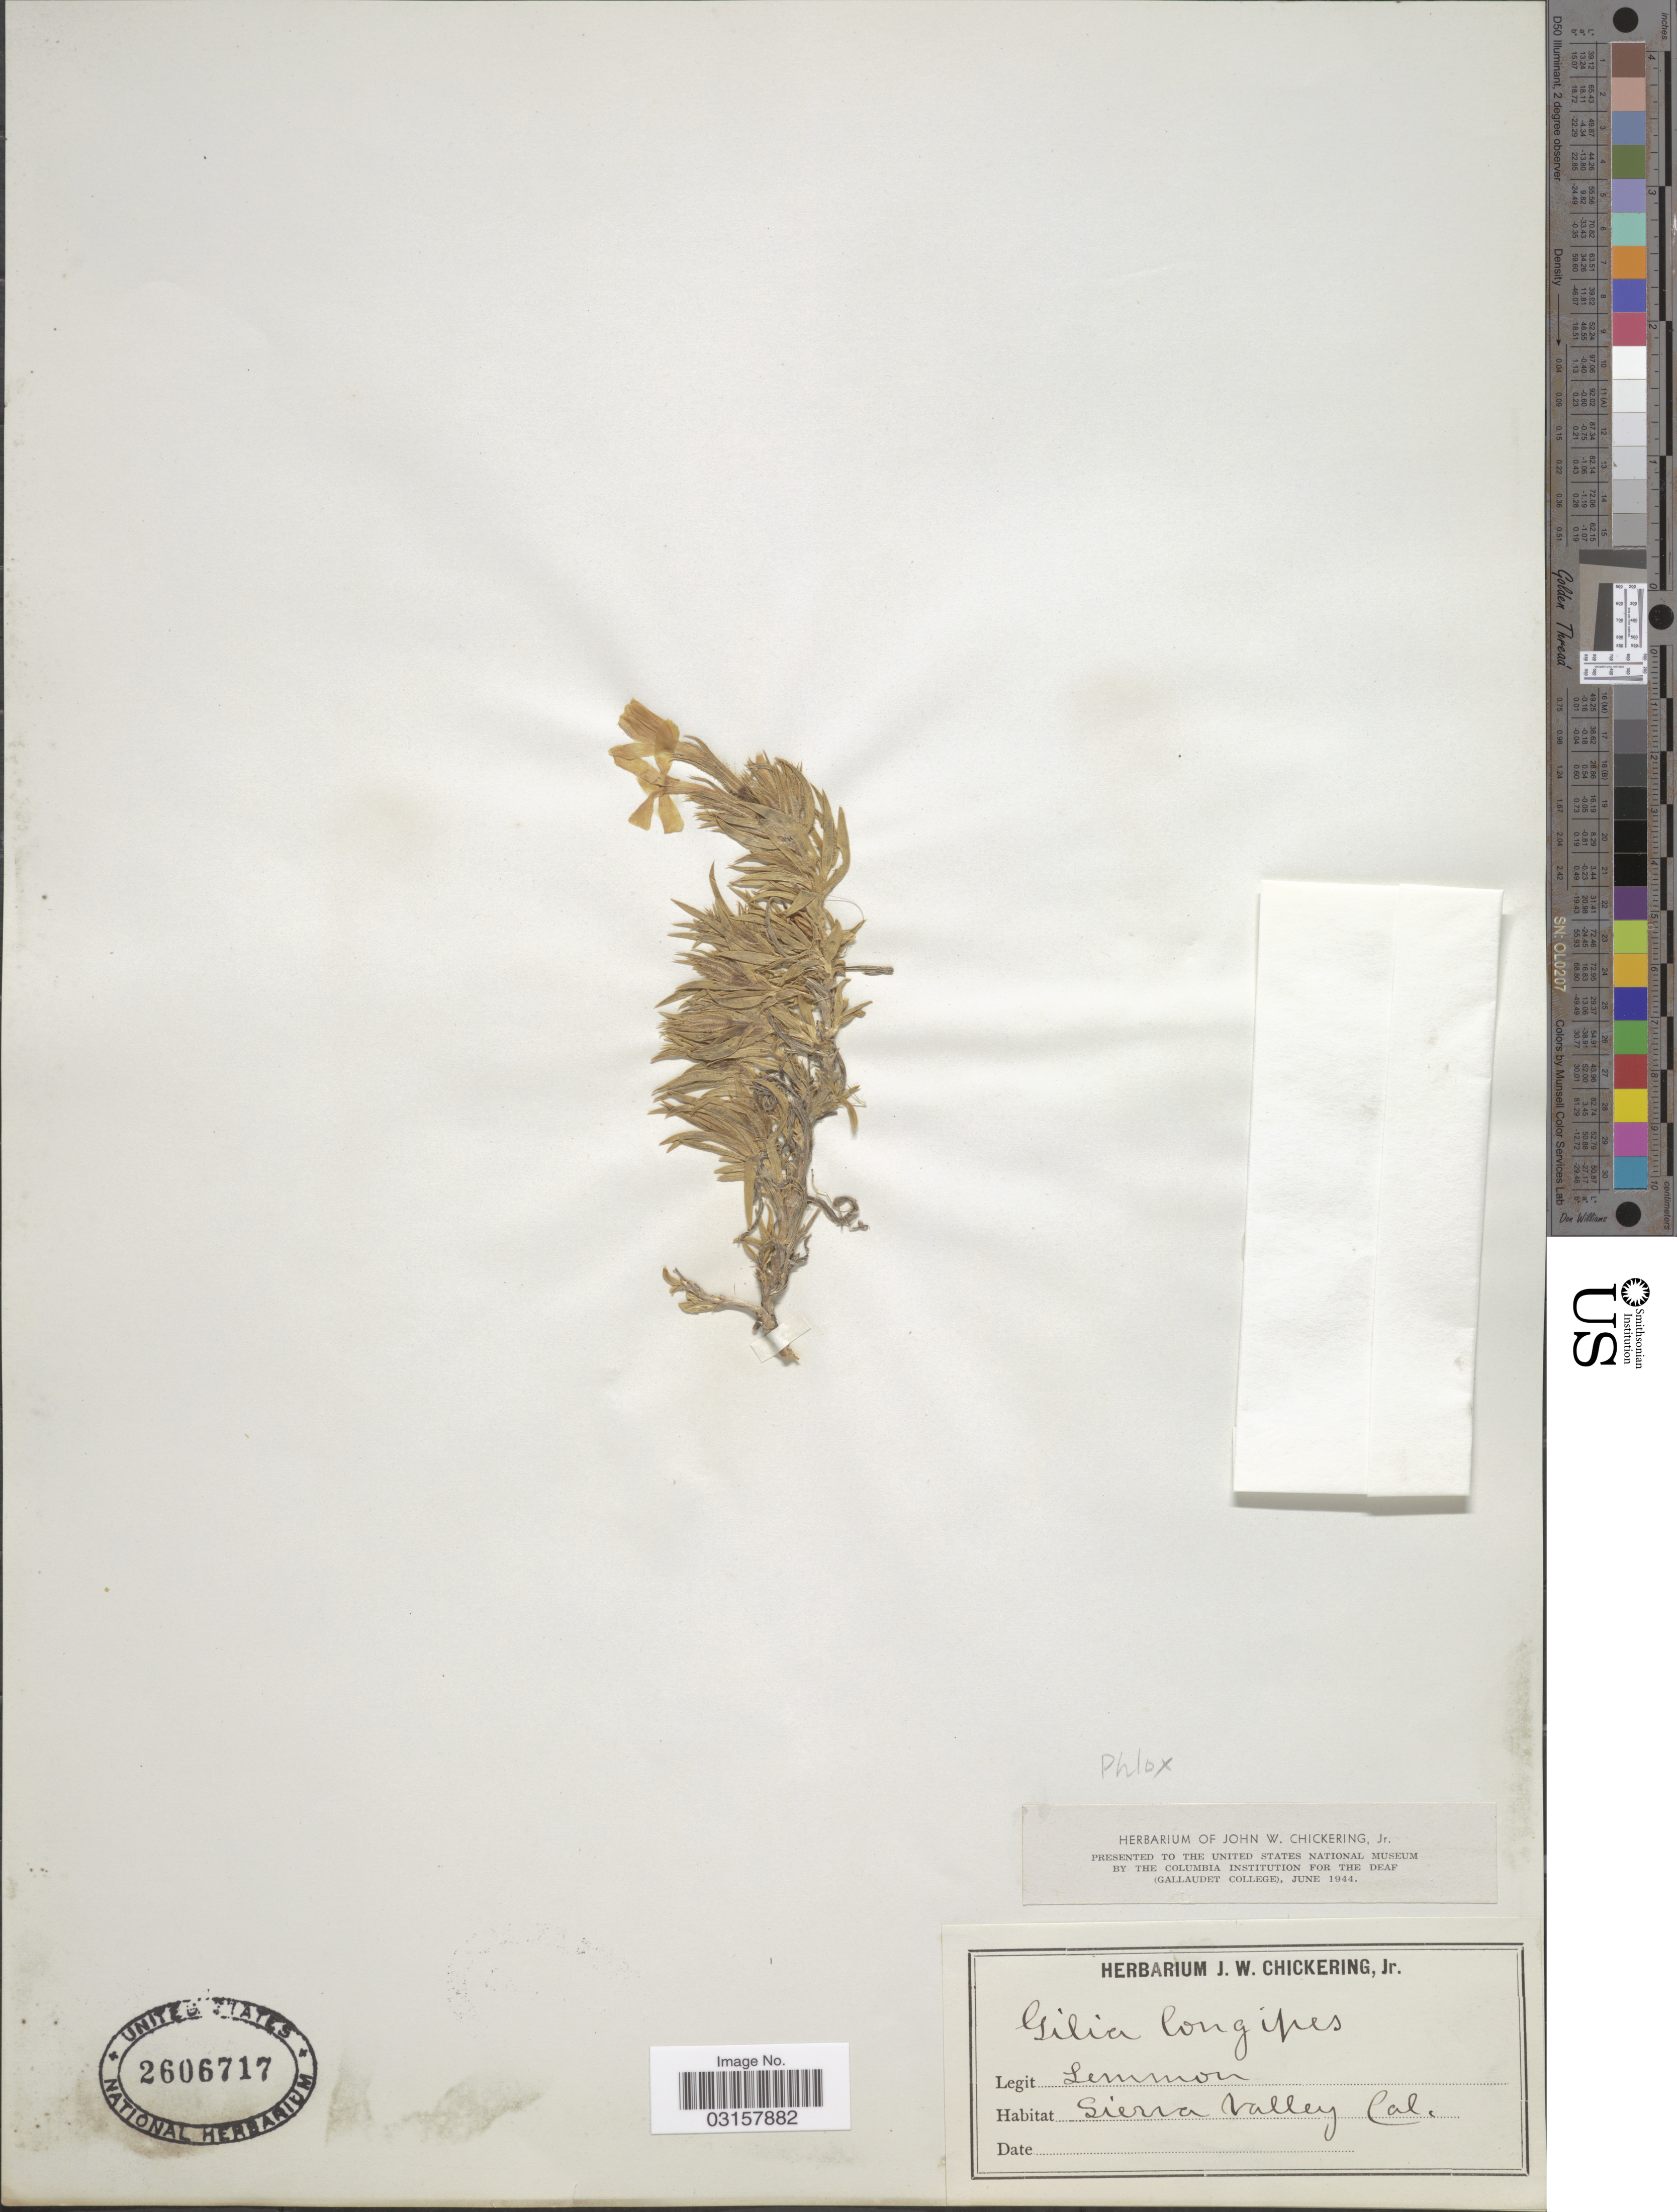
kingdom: Plantae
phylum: Tracheophyta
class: Magnoliopsida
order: Ericales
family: Polemoniaceae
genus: Phlox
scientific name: Phlox longifolia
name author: Nutt.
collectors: -- Lemmon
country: United States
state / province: California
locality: Sierra Valley.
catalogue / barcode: US 2606717